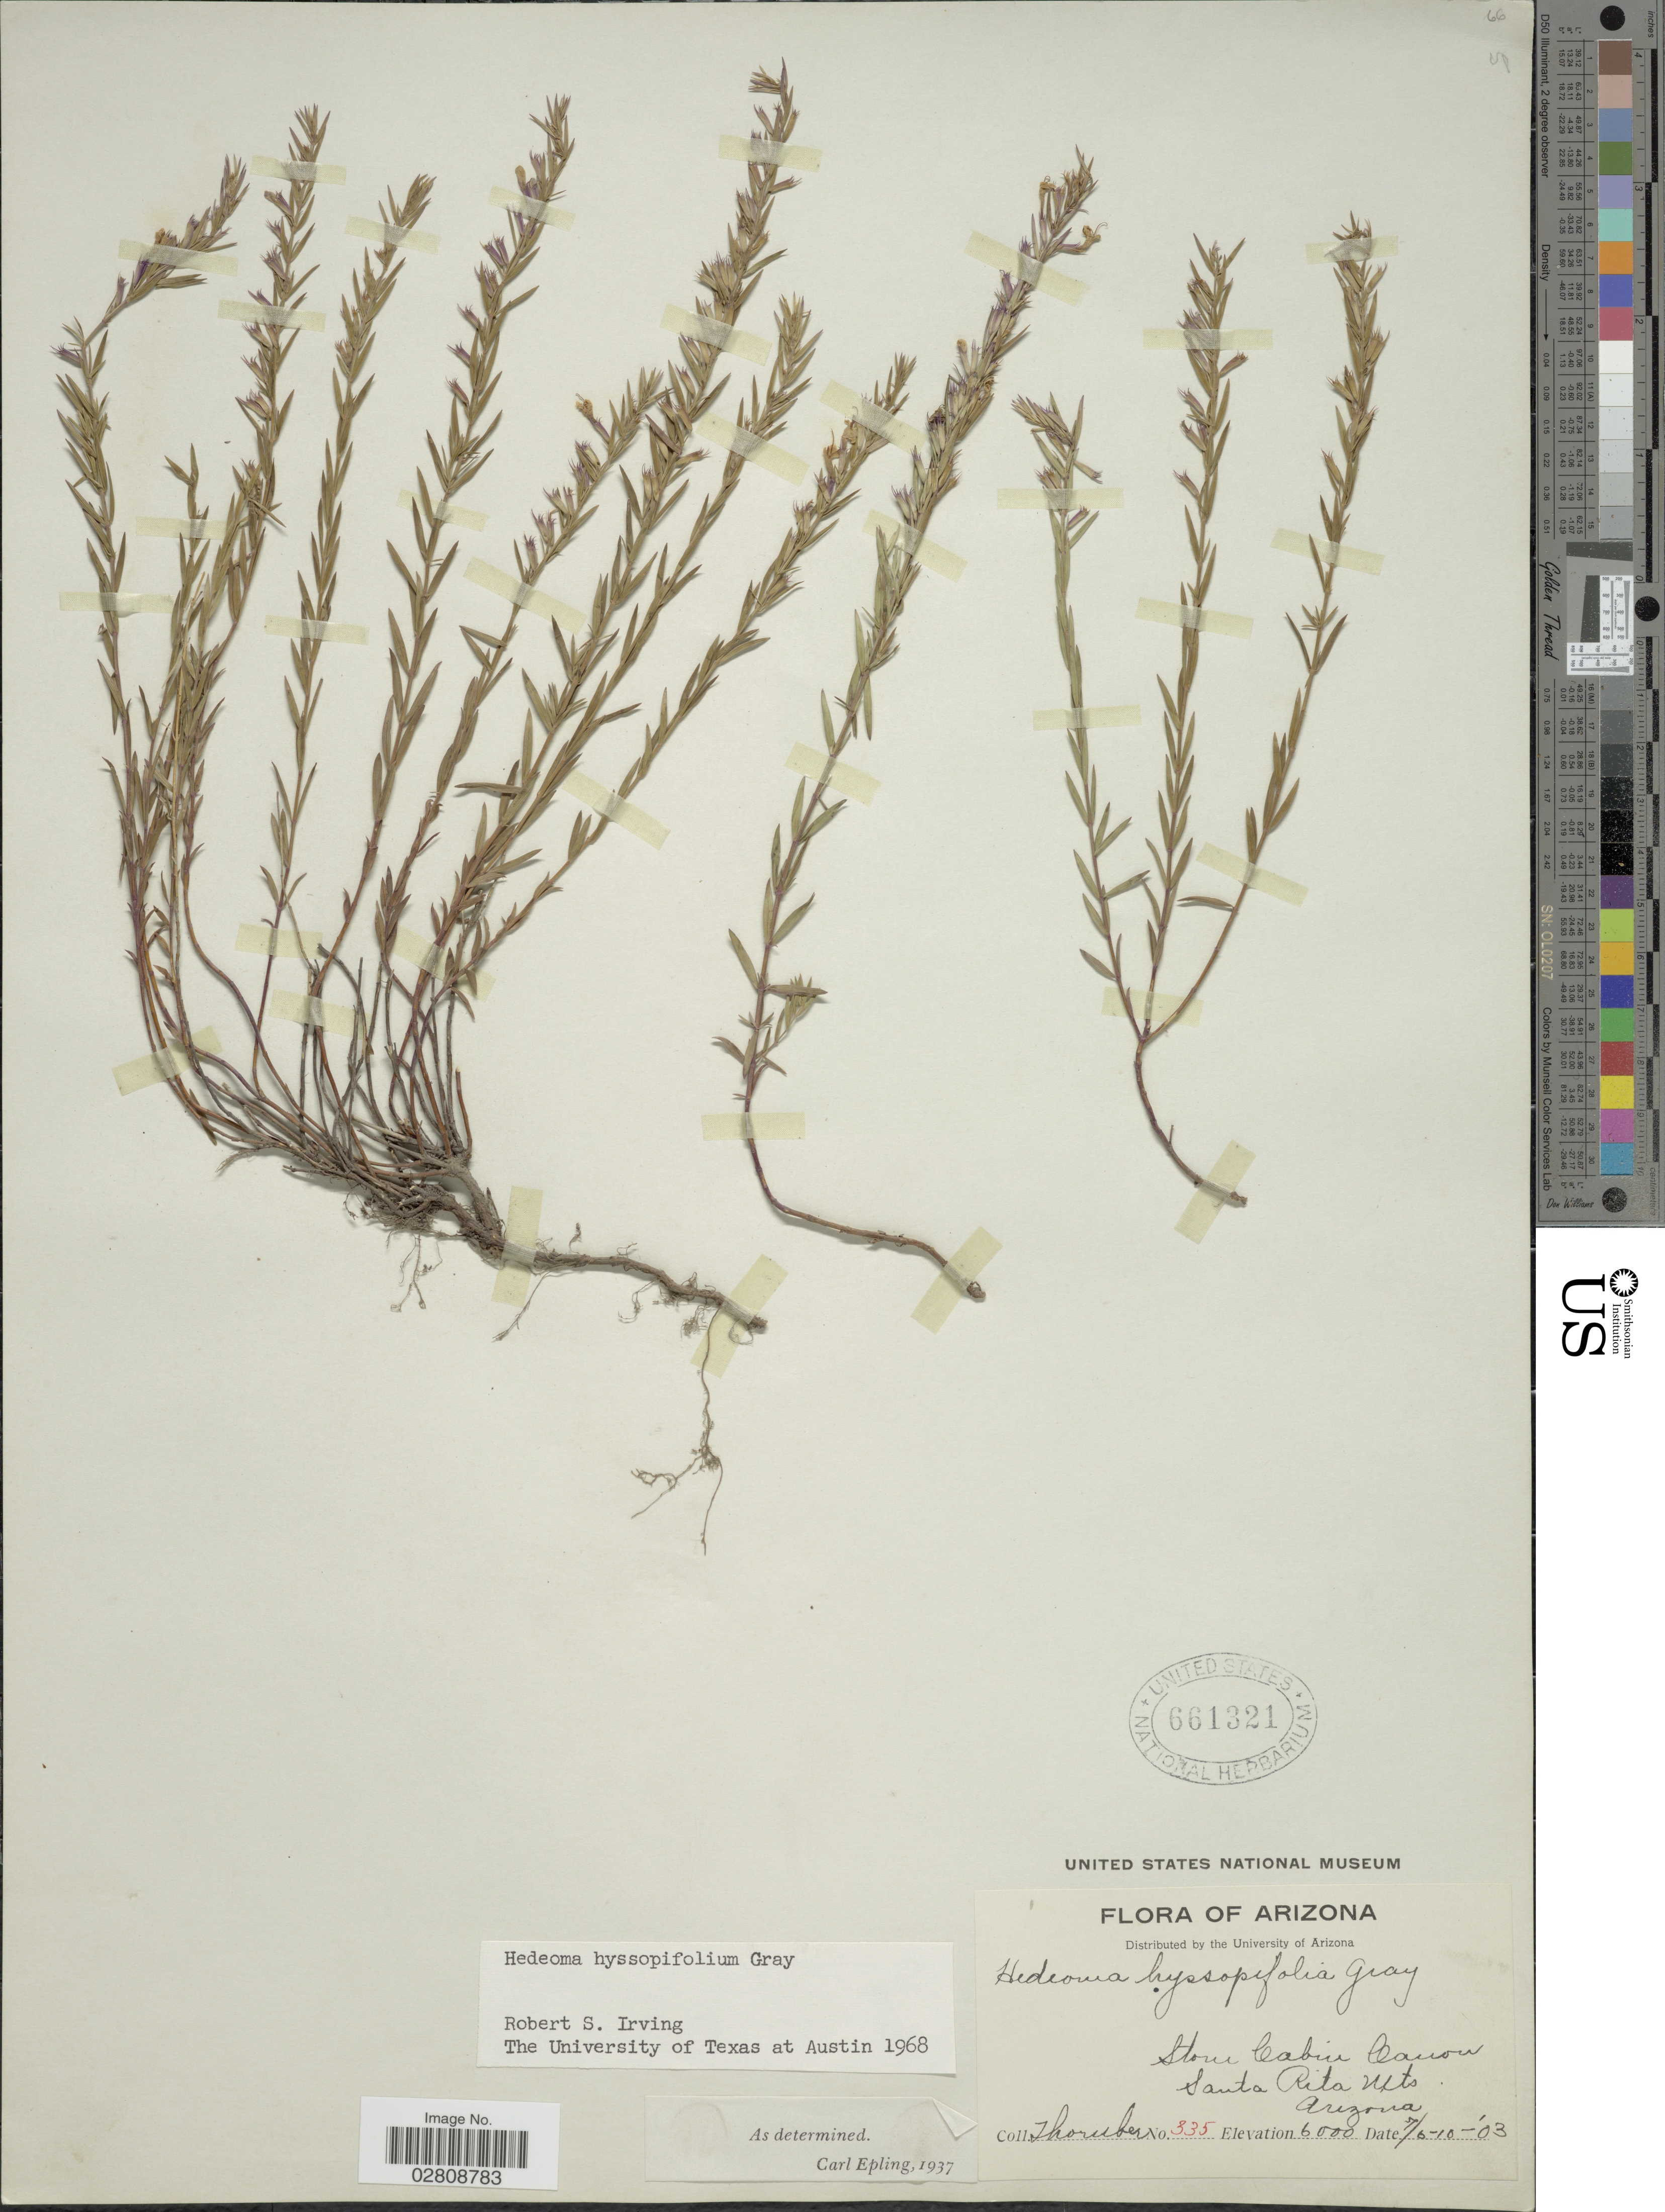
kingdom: Plantae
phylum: Tracheophyta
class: Magnoliopsida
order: Lamiales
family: Lamiaceae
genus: Hedeoma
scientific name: Hedeoma hyssopifolia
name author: A. Gray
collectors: -. Thornber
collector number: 335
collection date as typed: Transcribed d/m/y: 6/10/3 to 7/10/3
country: United States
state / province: Arizona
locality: Stone Cabin Canon. Santa Rita Mts.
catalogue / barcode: US 661321